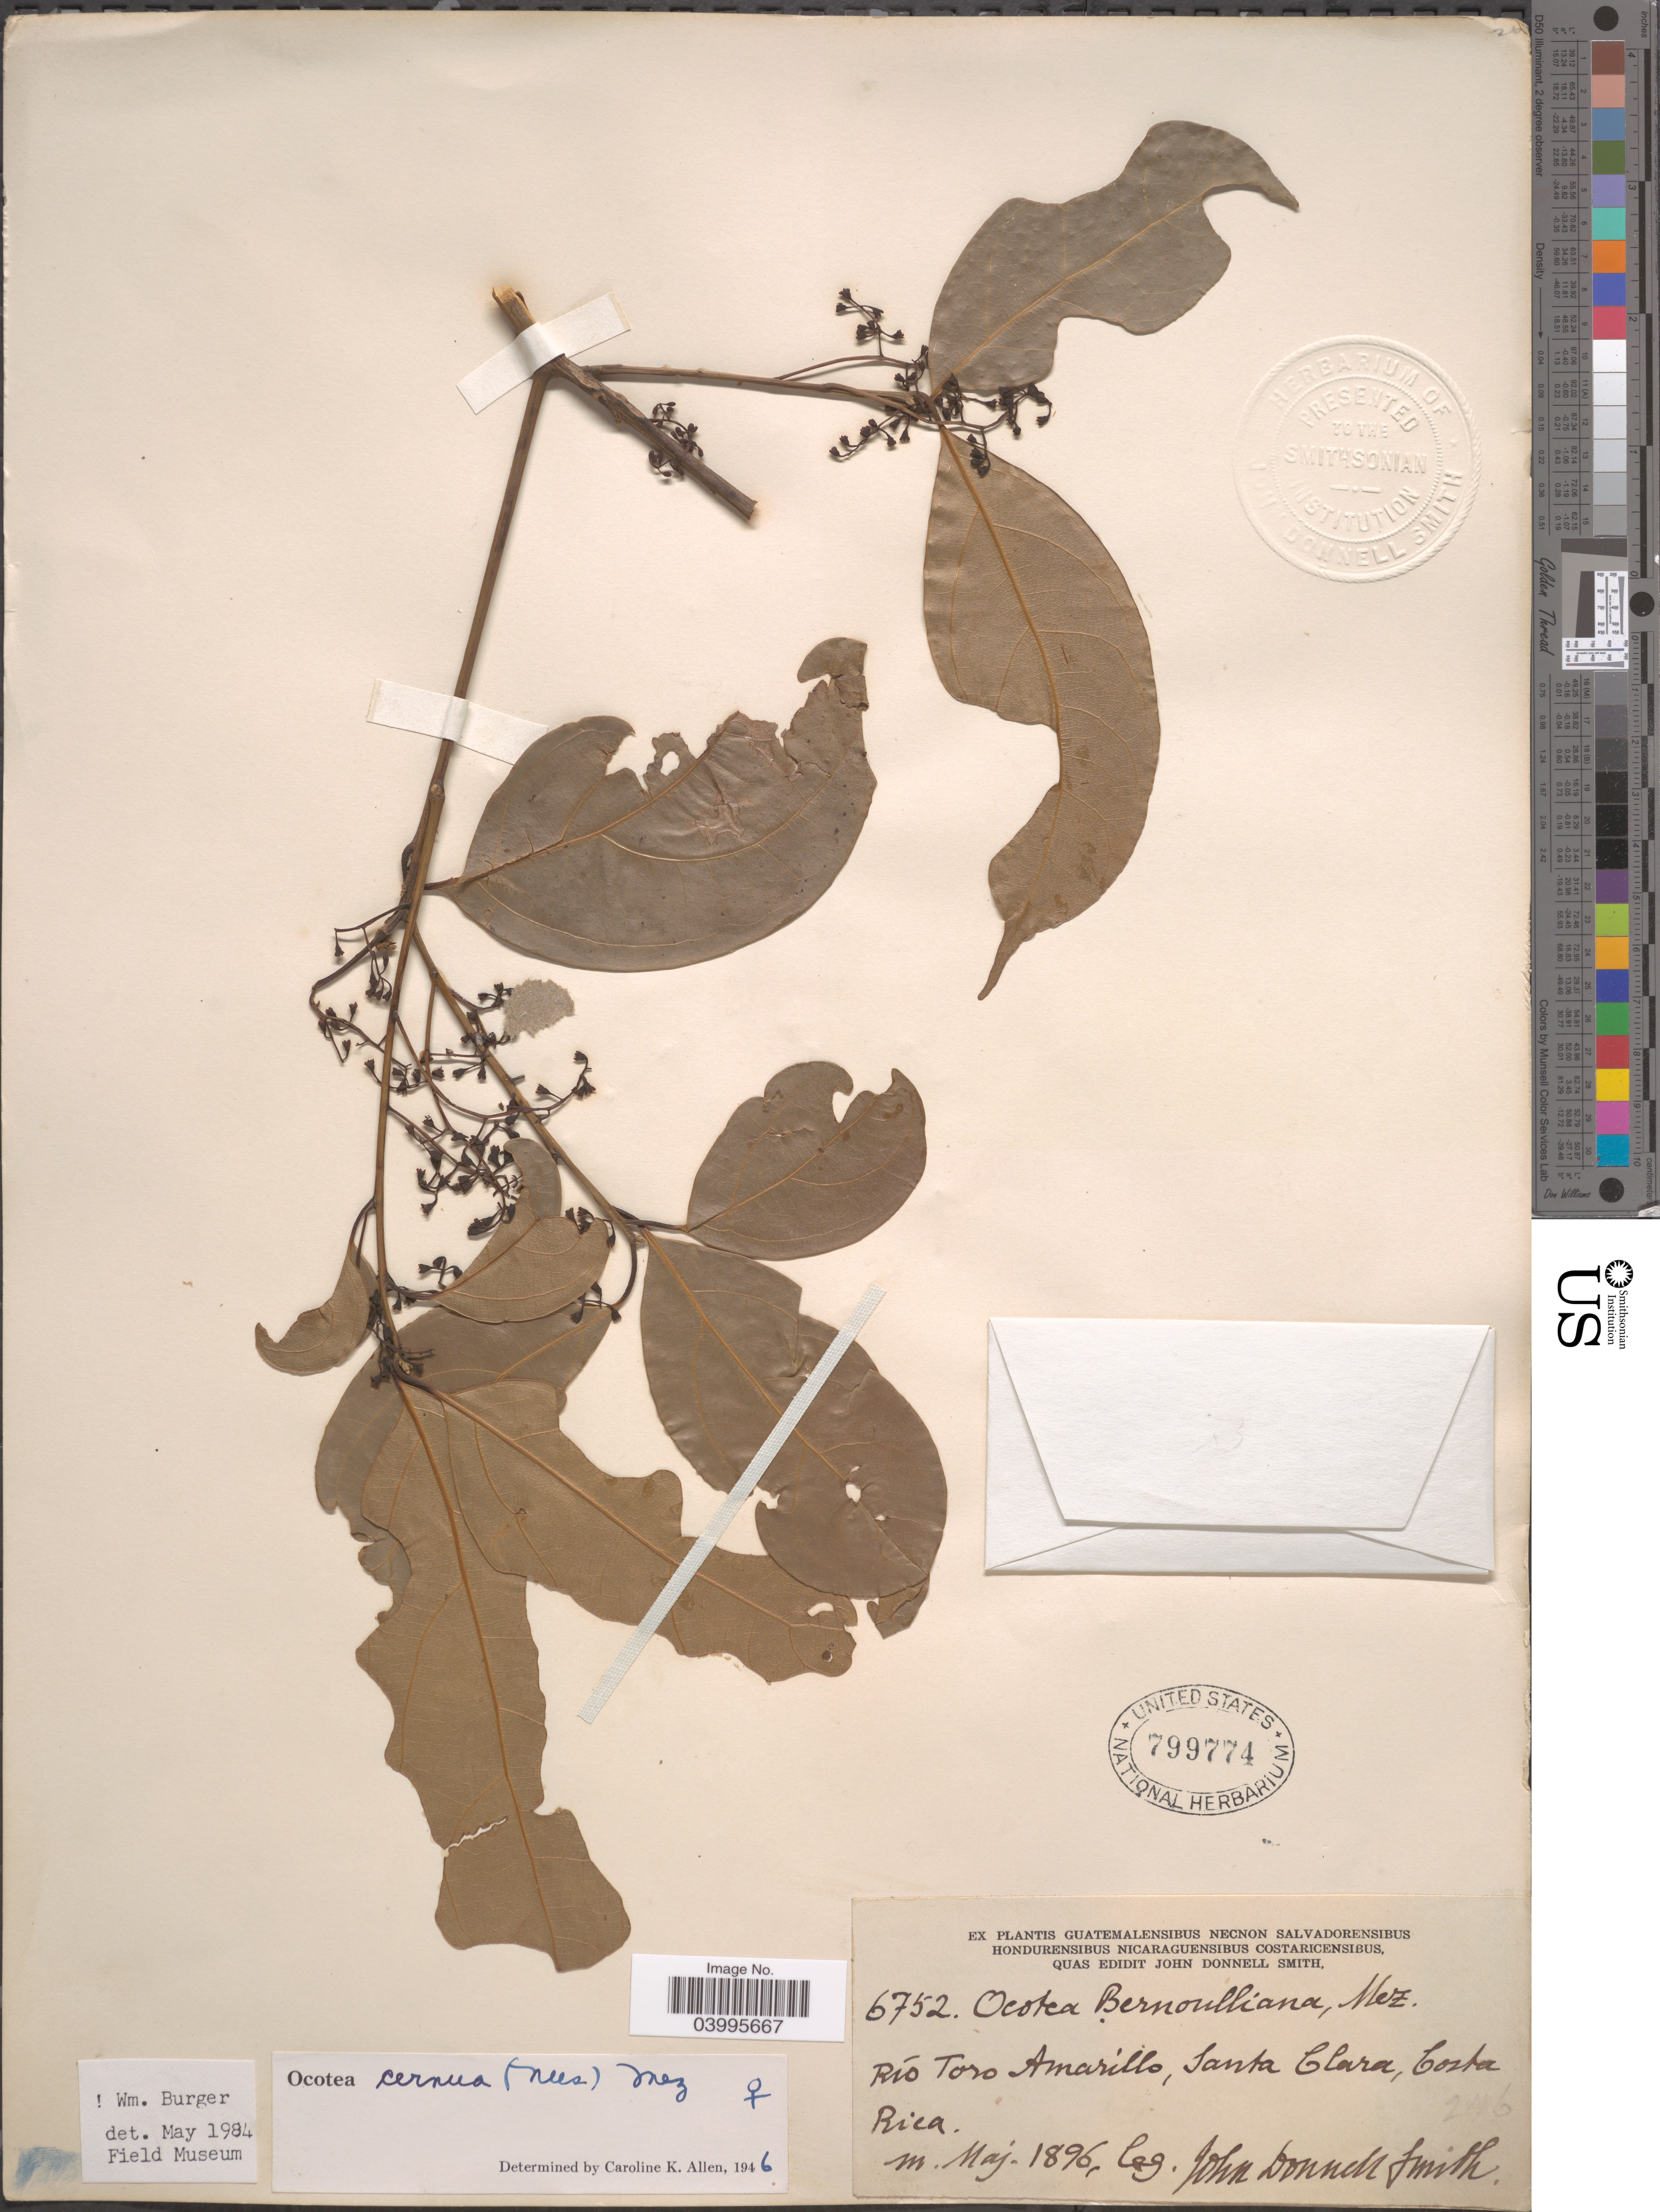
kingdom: Plantae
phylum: Tracheophyta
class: Magnoliopsida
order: Laurales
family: Lauraceae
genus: Ocotea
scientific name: Ocotea cernua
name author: (Nees) Mez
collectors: J. Donnell Smith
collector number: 6752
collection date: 1896-05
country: Costa Rica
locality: Río Toro Amarillo, Santa Clara.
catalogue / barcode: US 799774